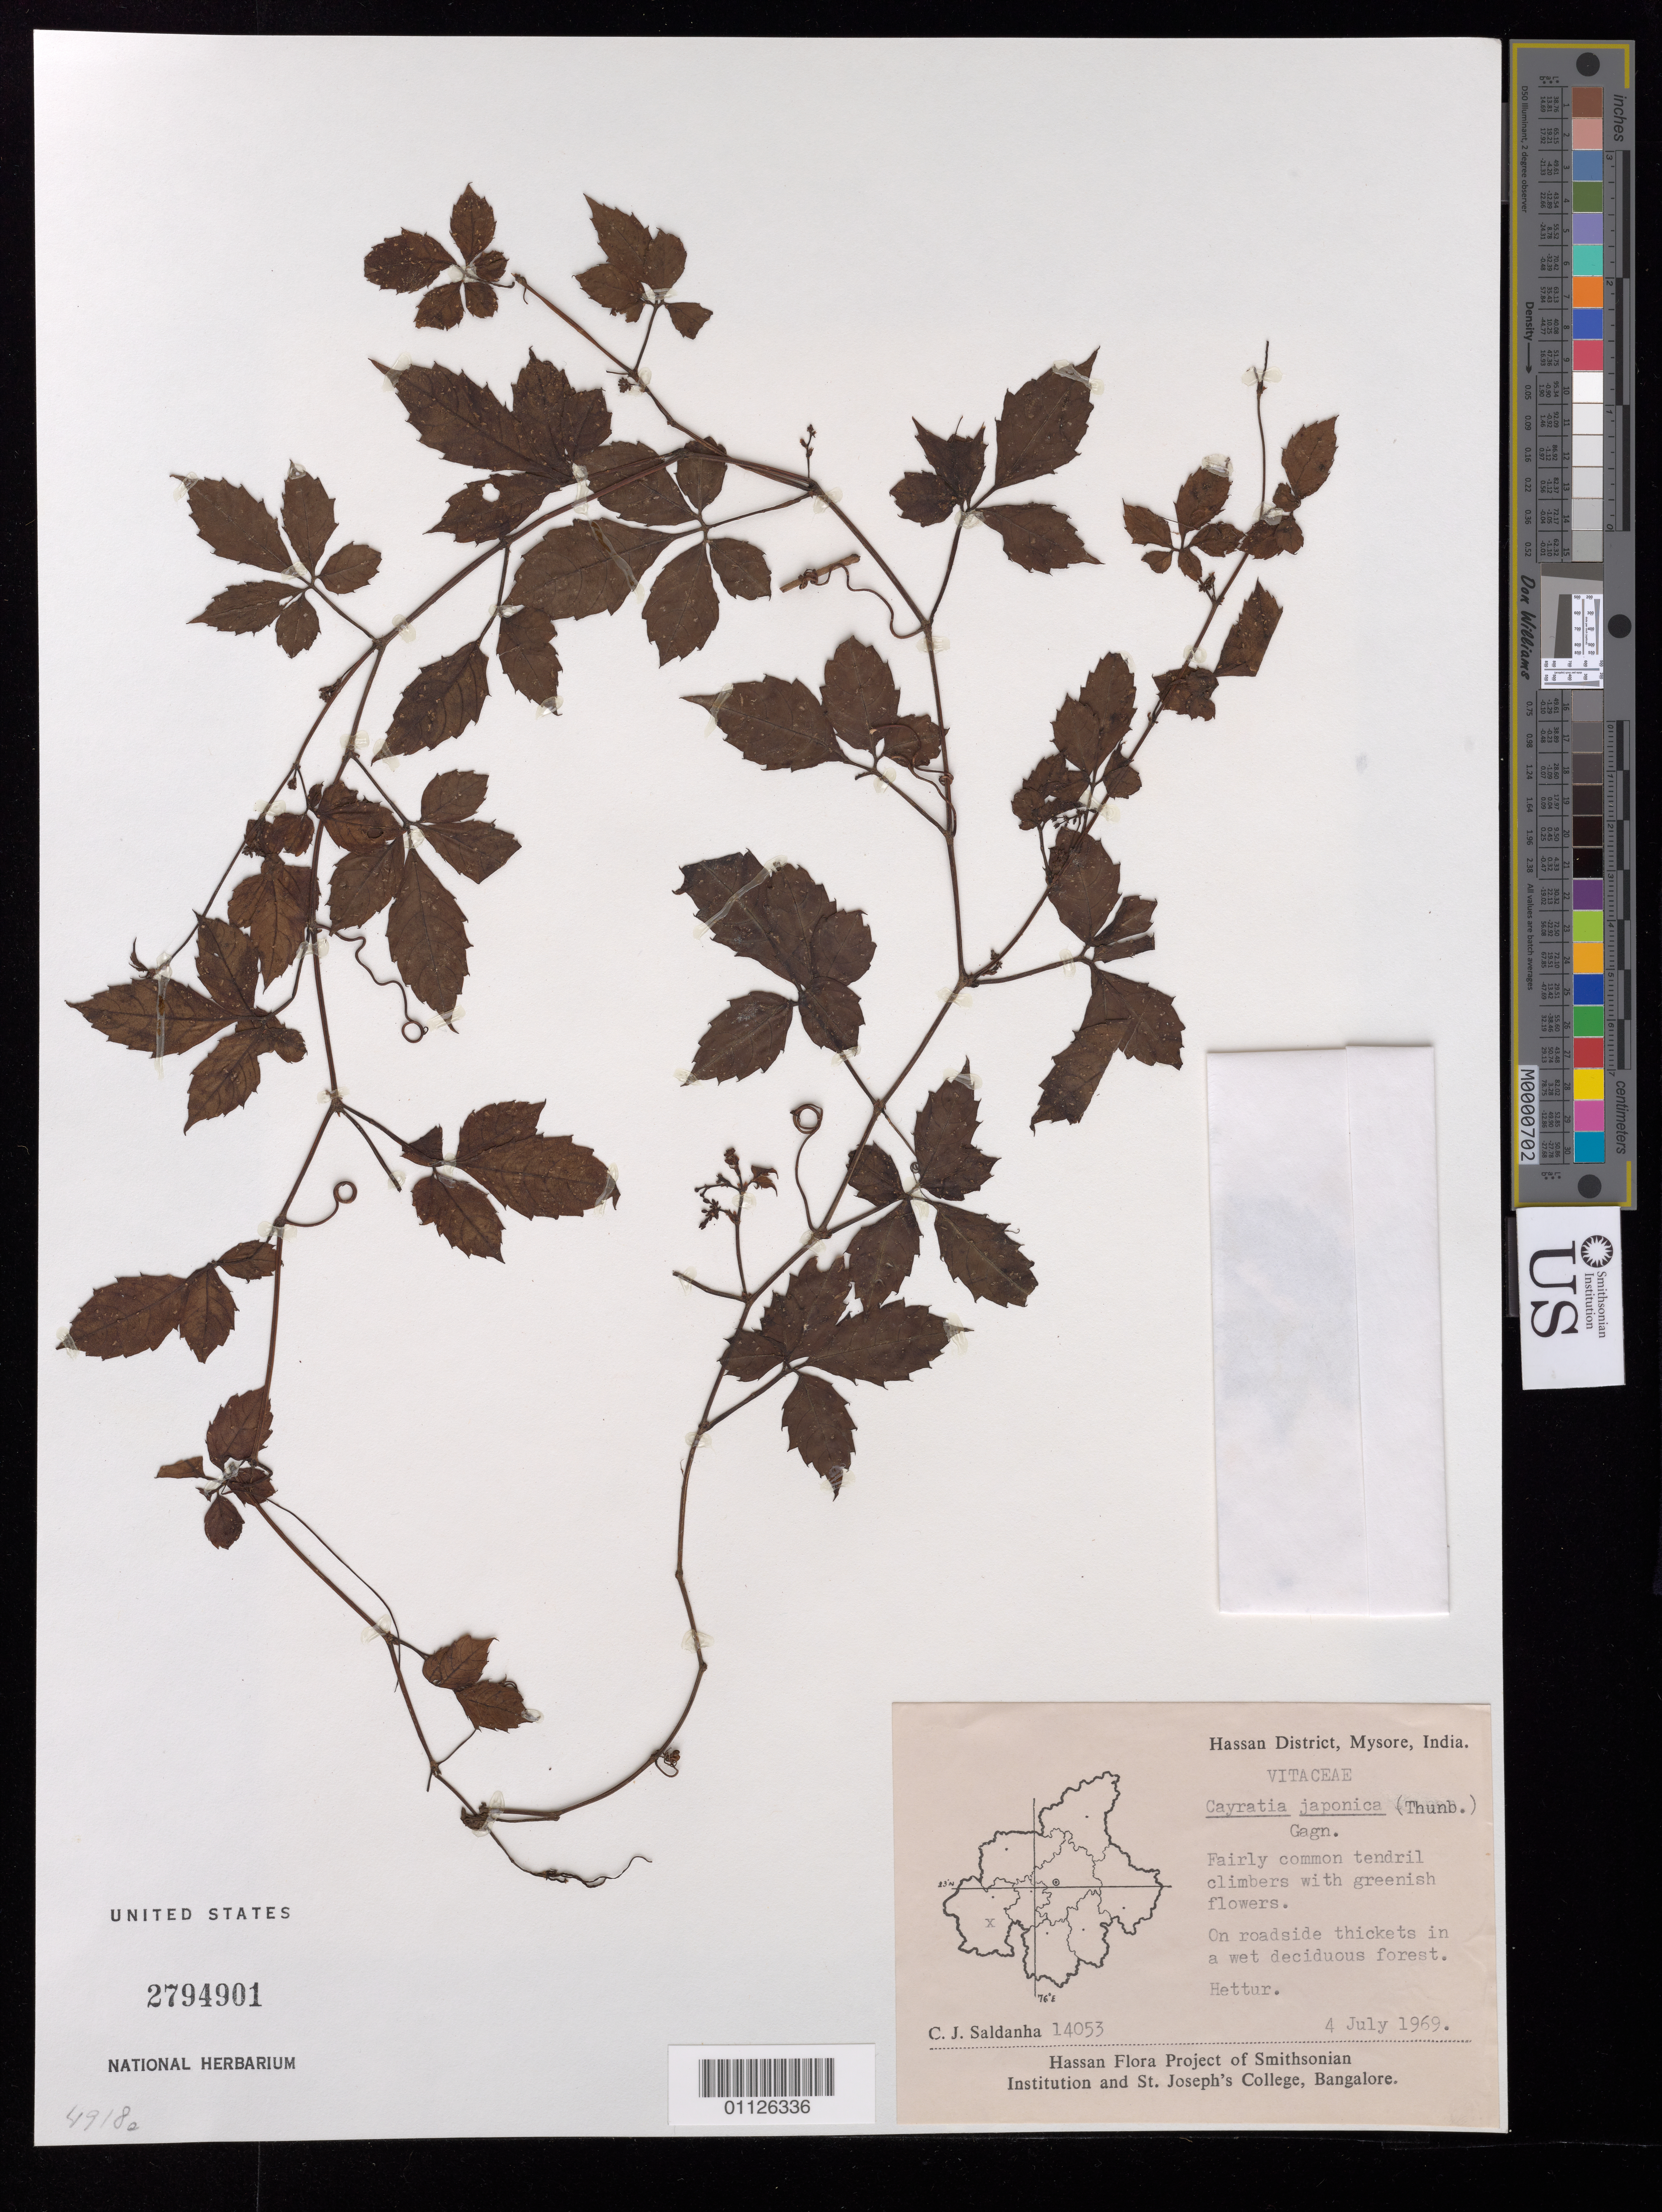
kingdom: Plantae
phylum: Tracheophyta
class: Magnoliopsida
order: Vitales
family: Vitaceae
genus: Cayratia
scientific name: Cayratia japonica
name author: (Thunb.) Gagnep.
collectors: C. J. Saldanha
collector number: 14053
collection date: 1969-07-04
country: India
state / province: Karnataka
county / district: Mysore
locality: Hettur.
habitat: On roadside thickets in a wet deciduous forest. Fairly common tendril climbers.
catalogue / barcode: US 2794901